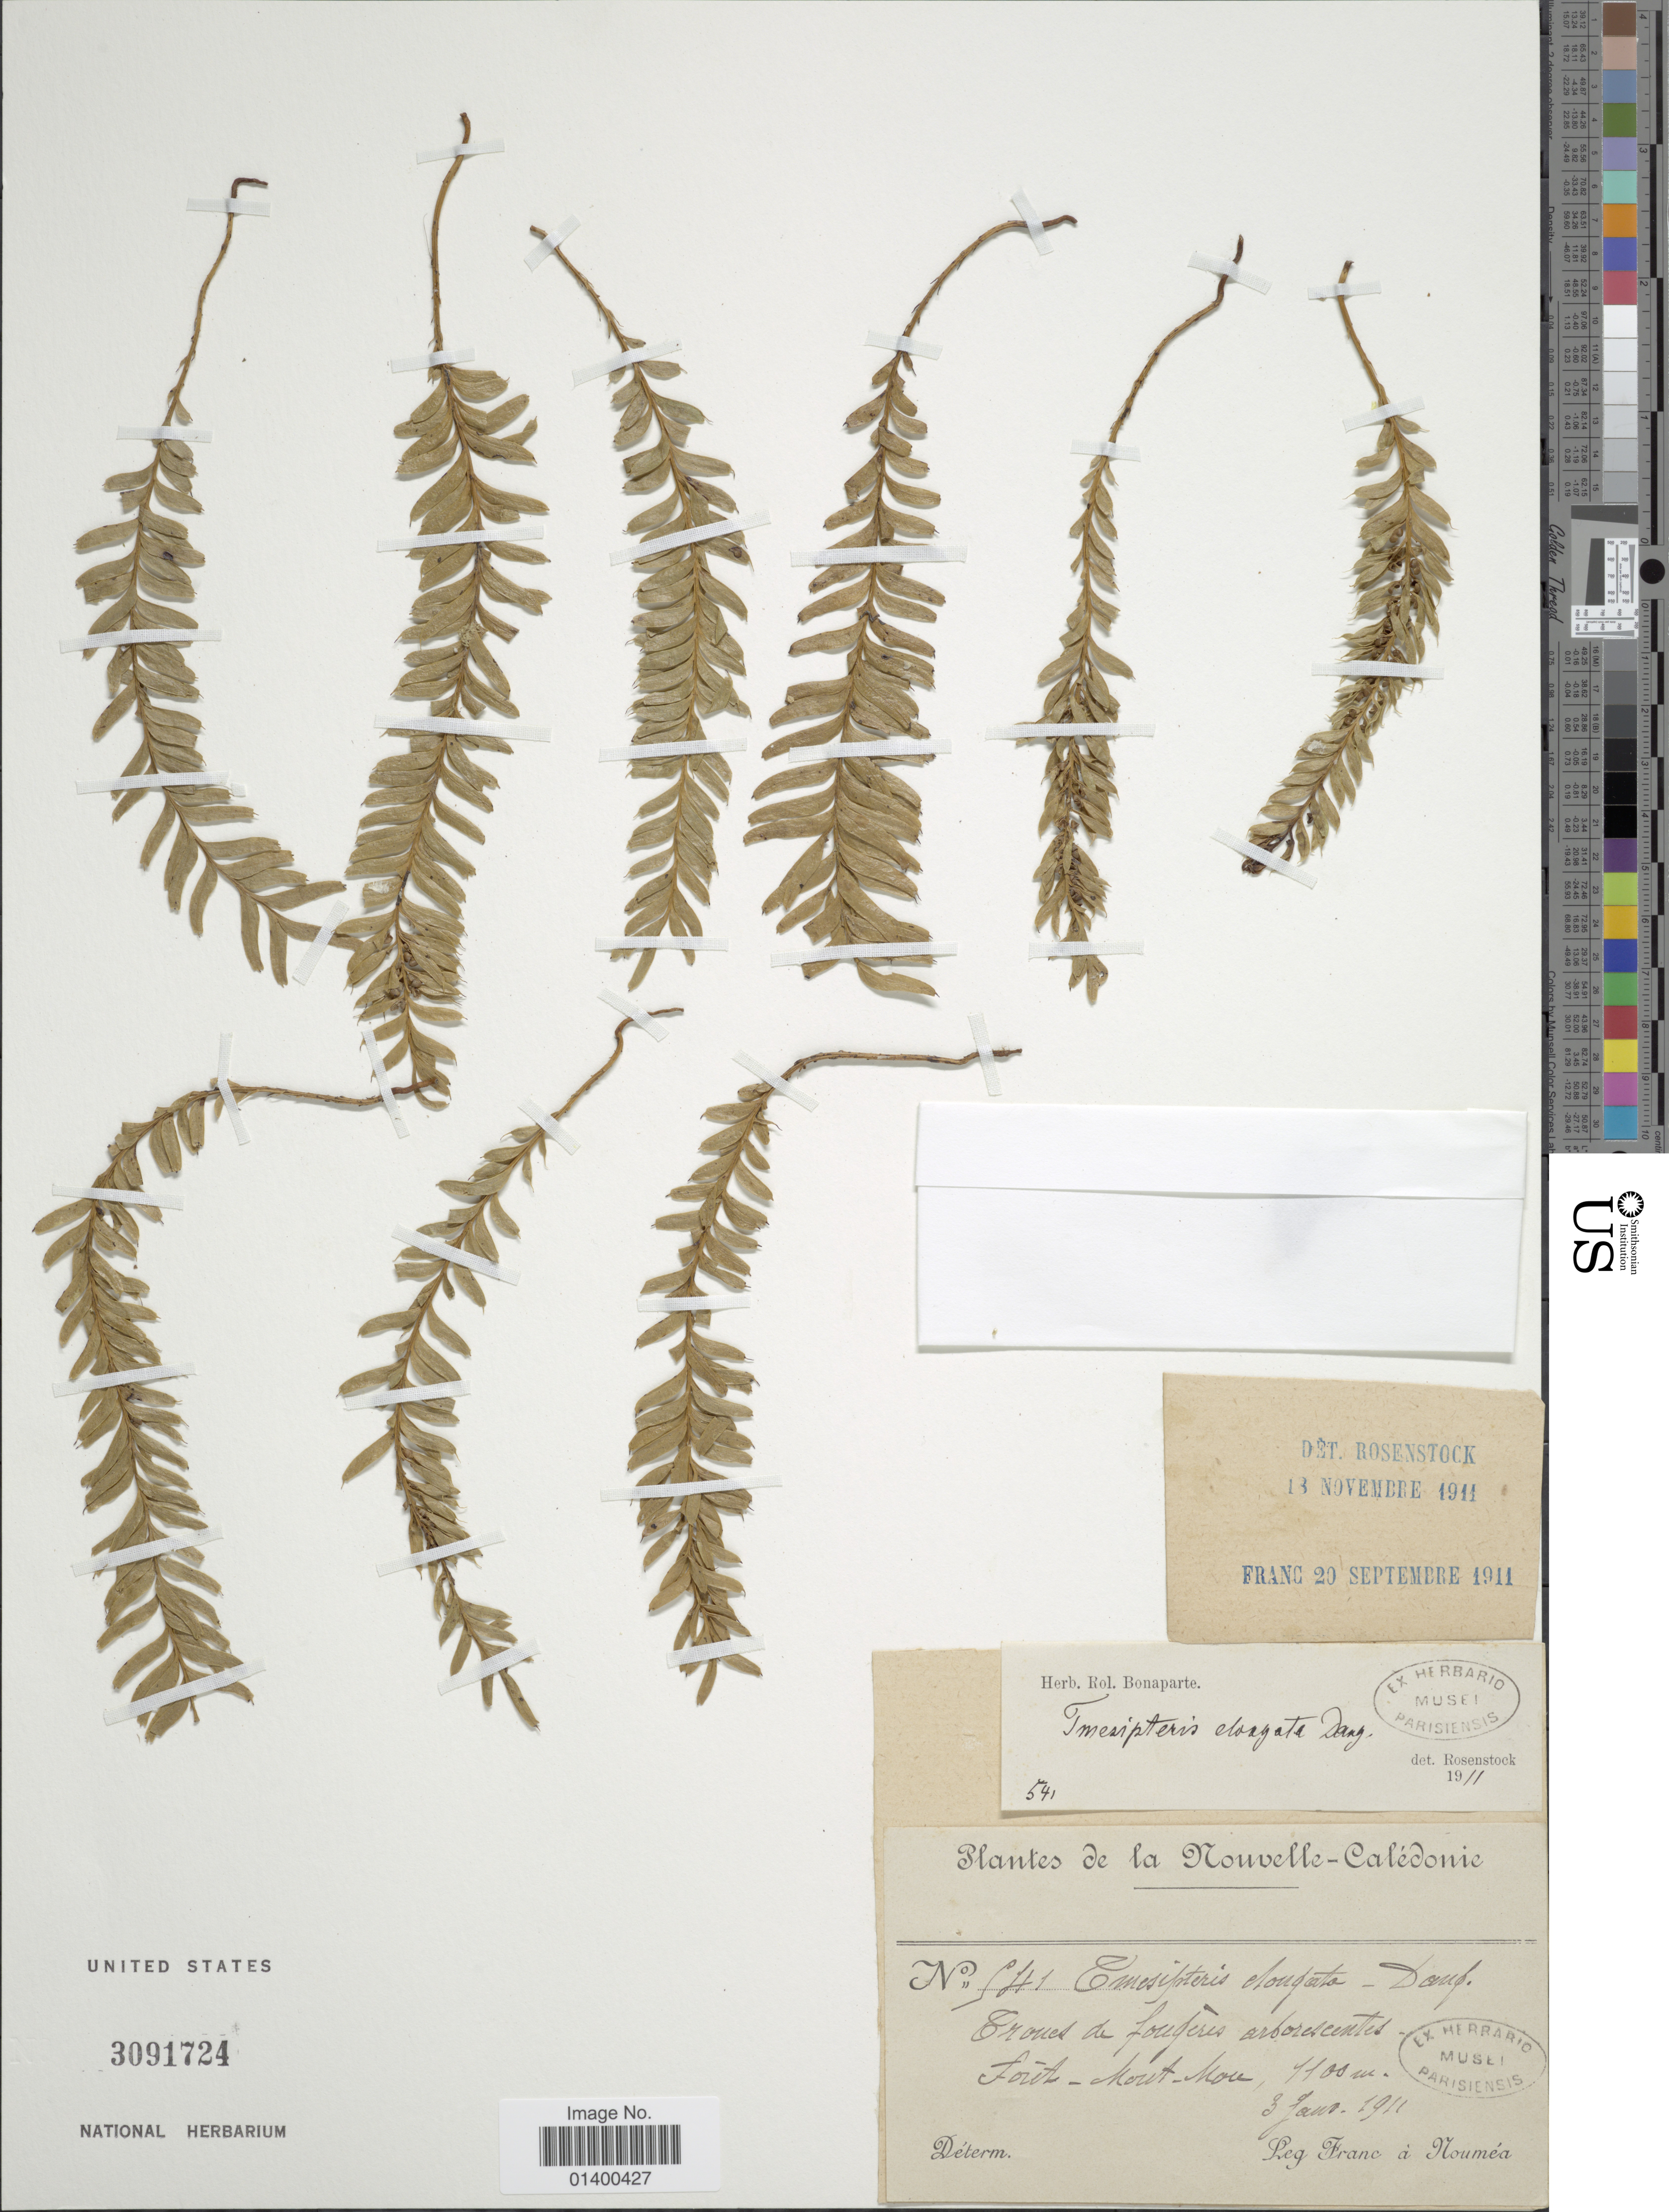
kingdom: Plantae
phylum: Tracheophyta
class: Polypodiopsida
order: Psilotales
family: Psilotaceae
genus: Tmesipteris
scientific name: Tmesipteris elongata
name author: P.A. Dang.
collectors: I. Franc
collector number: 541*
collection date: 1911-01-03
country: New Caledonia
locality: Forêt Mont Mou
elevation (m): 1100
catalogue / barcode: US 3091724